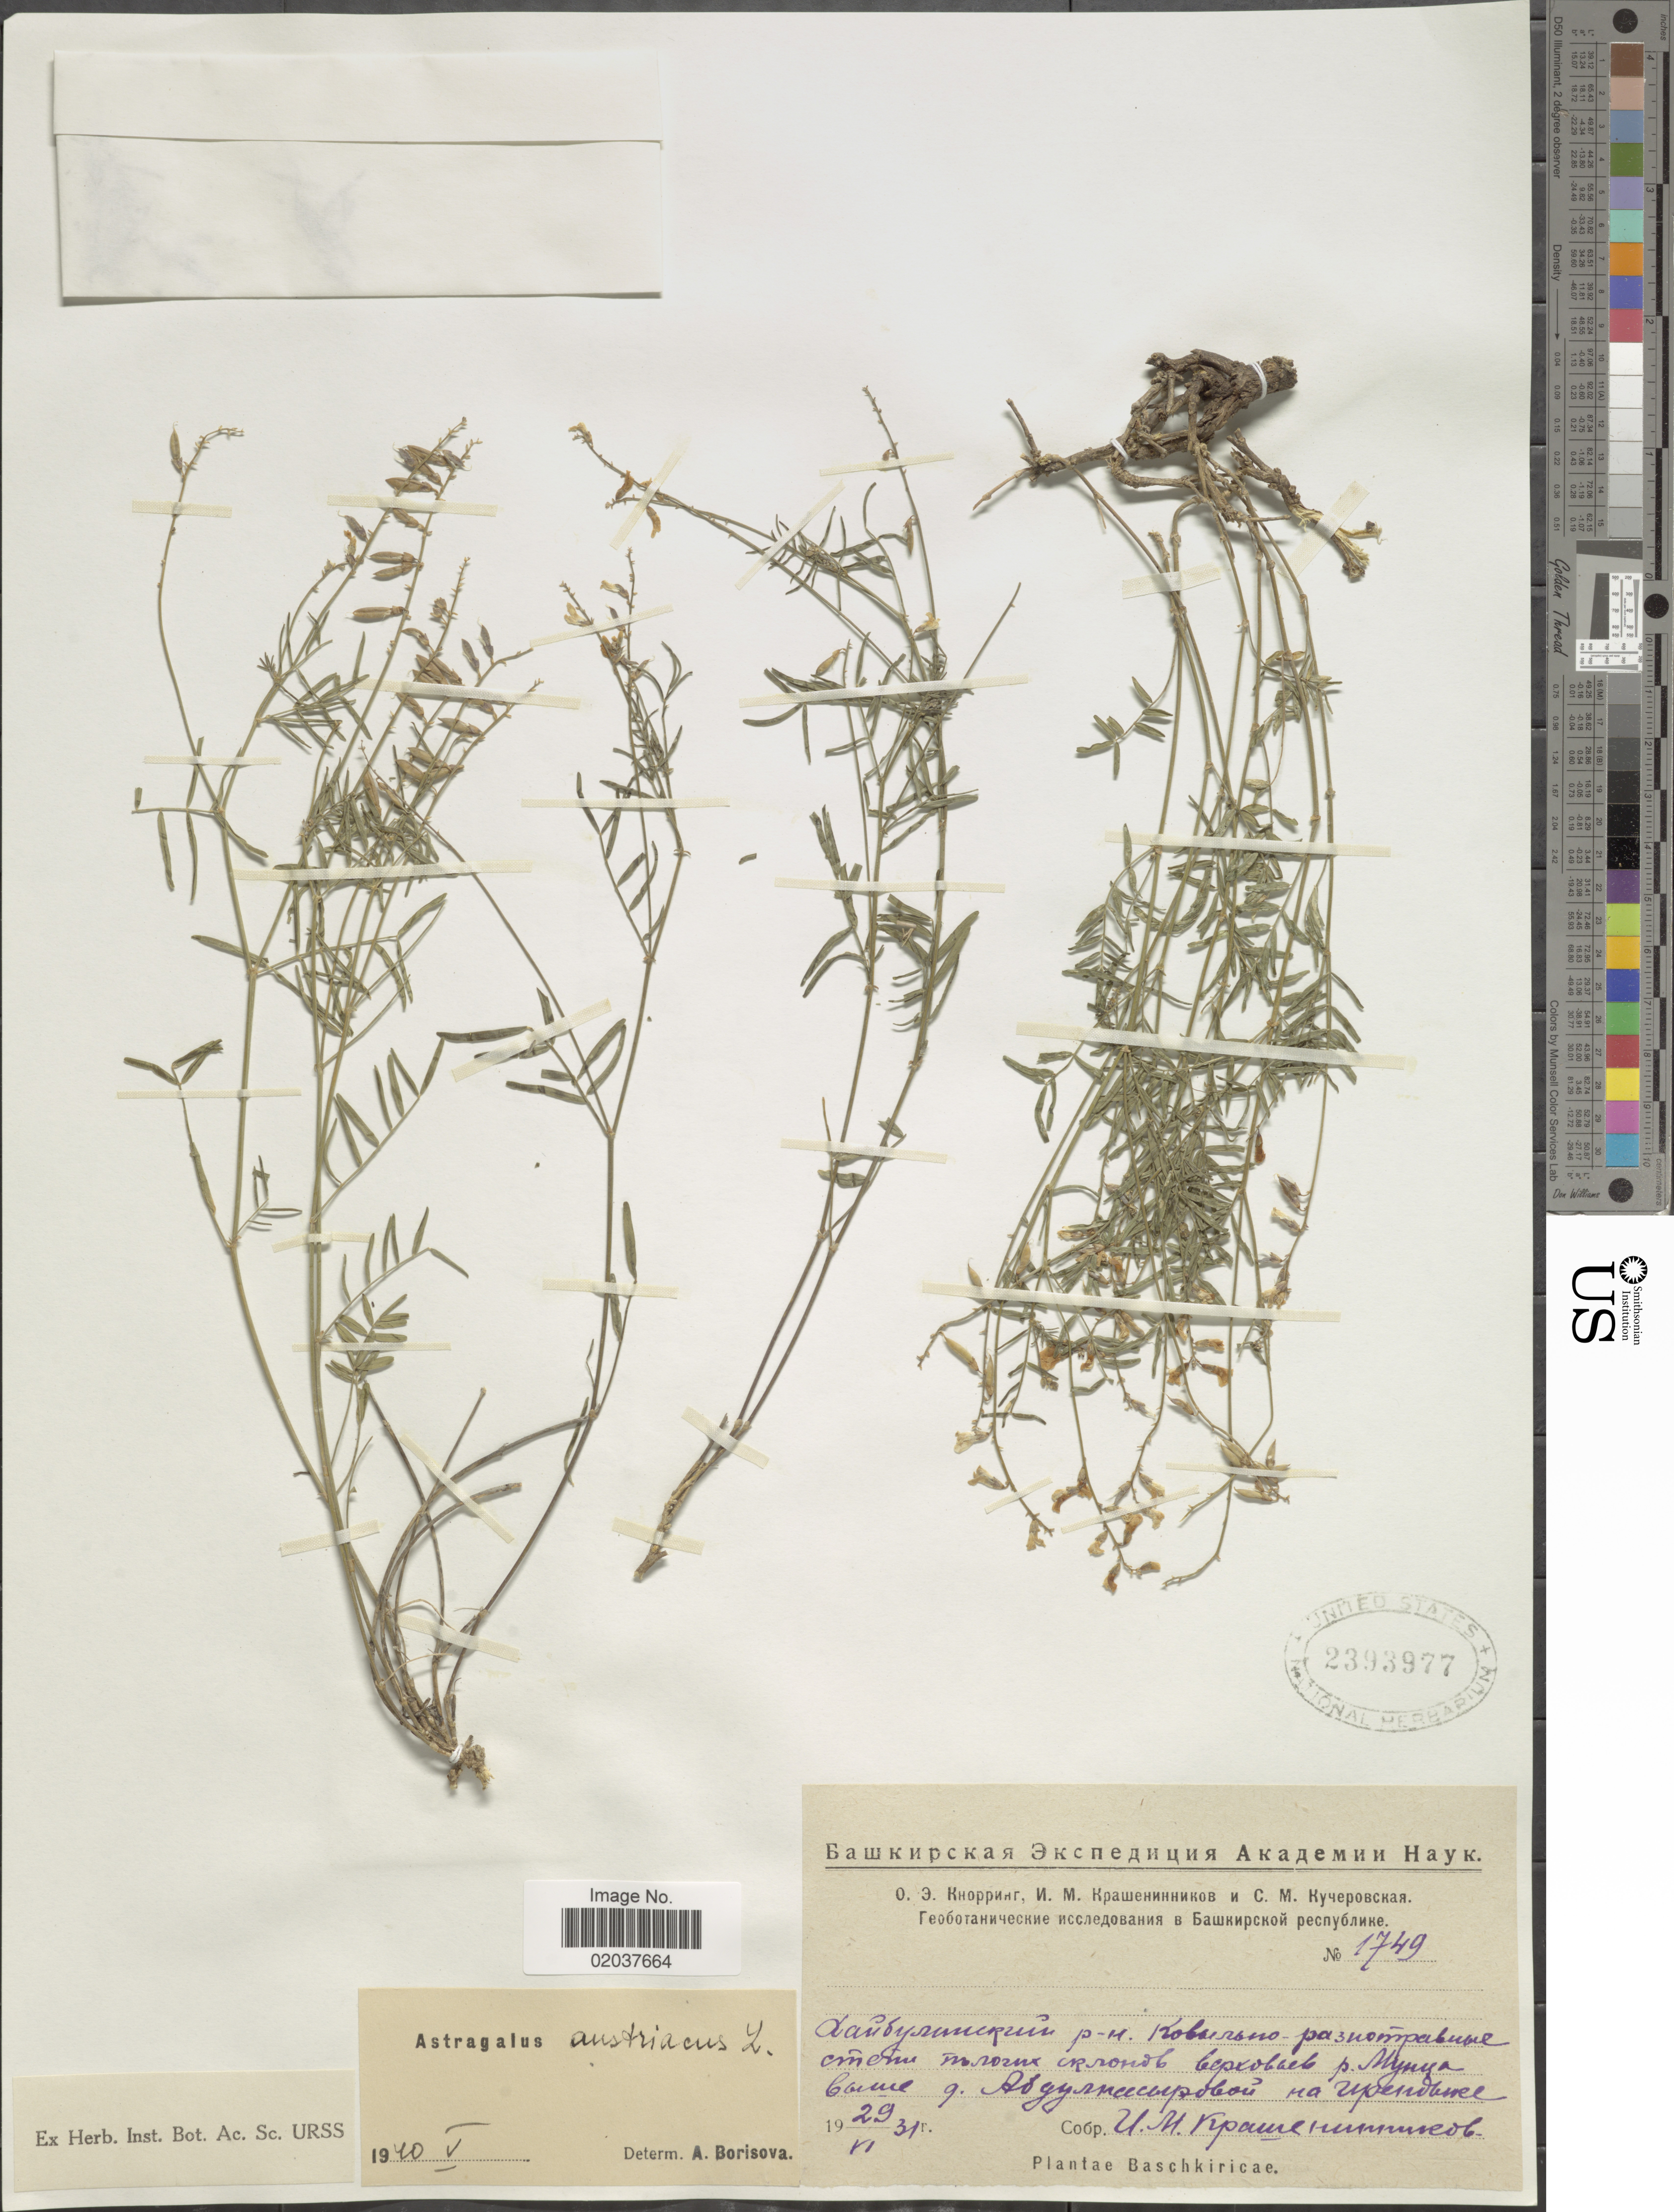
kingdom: Plantae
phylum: Tracheophyta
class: Magnoliopsida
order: Fabales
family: Fabaceae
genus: Astragalus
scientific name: Astragalus austriacus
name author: Jacq.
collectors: I. Krasheninnikov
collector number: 1749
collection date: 1931-06-29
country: Russian Federation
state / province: Bashkortostan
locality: District Khaybullinskiy, near village Abdulnasyrovo.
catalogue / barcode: US 2393977